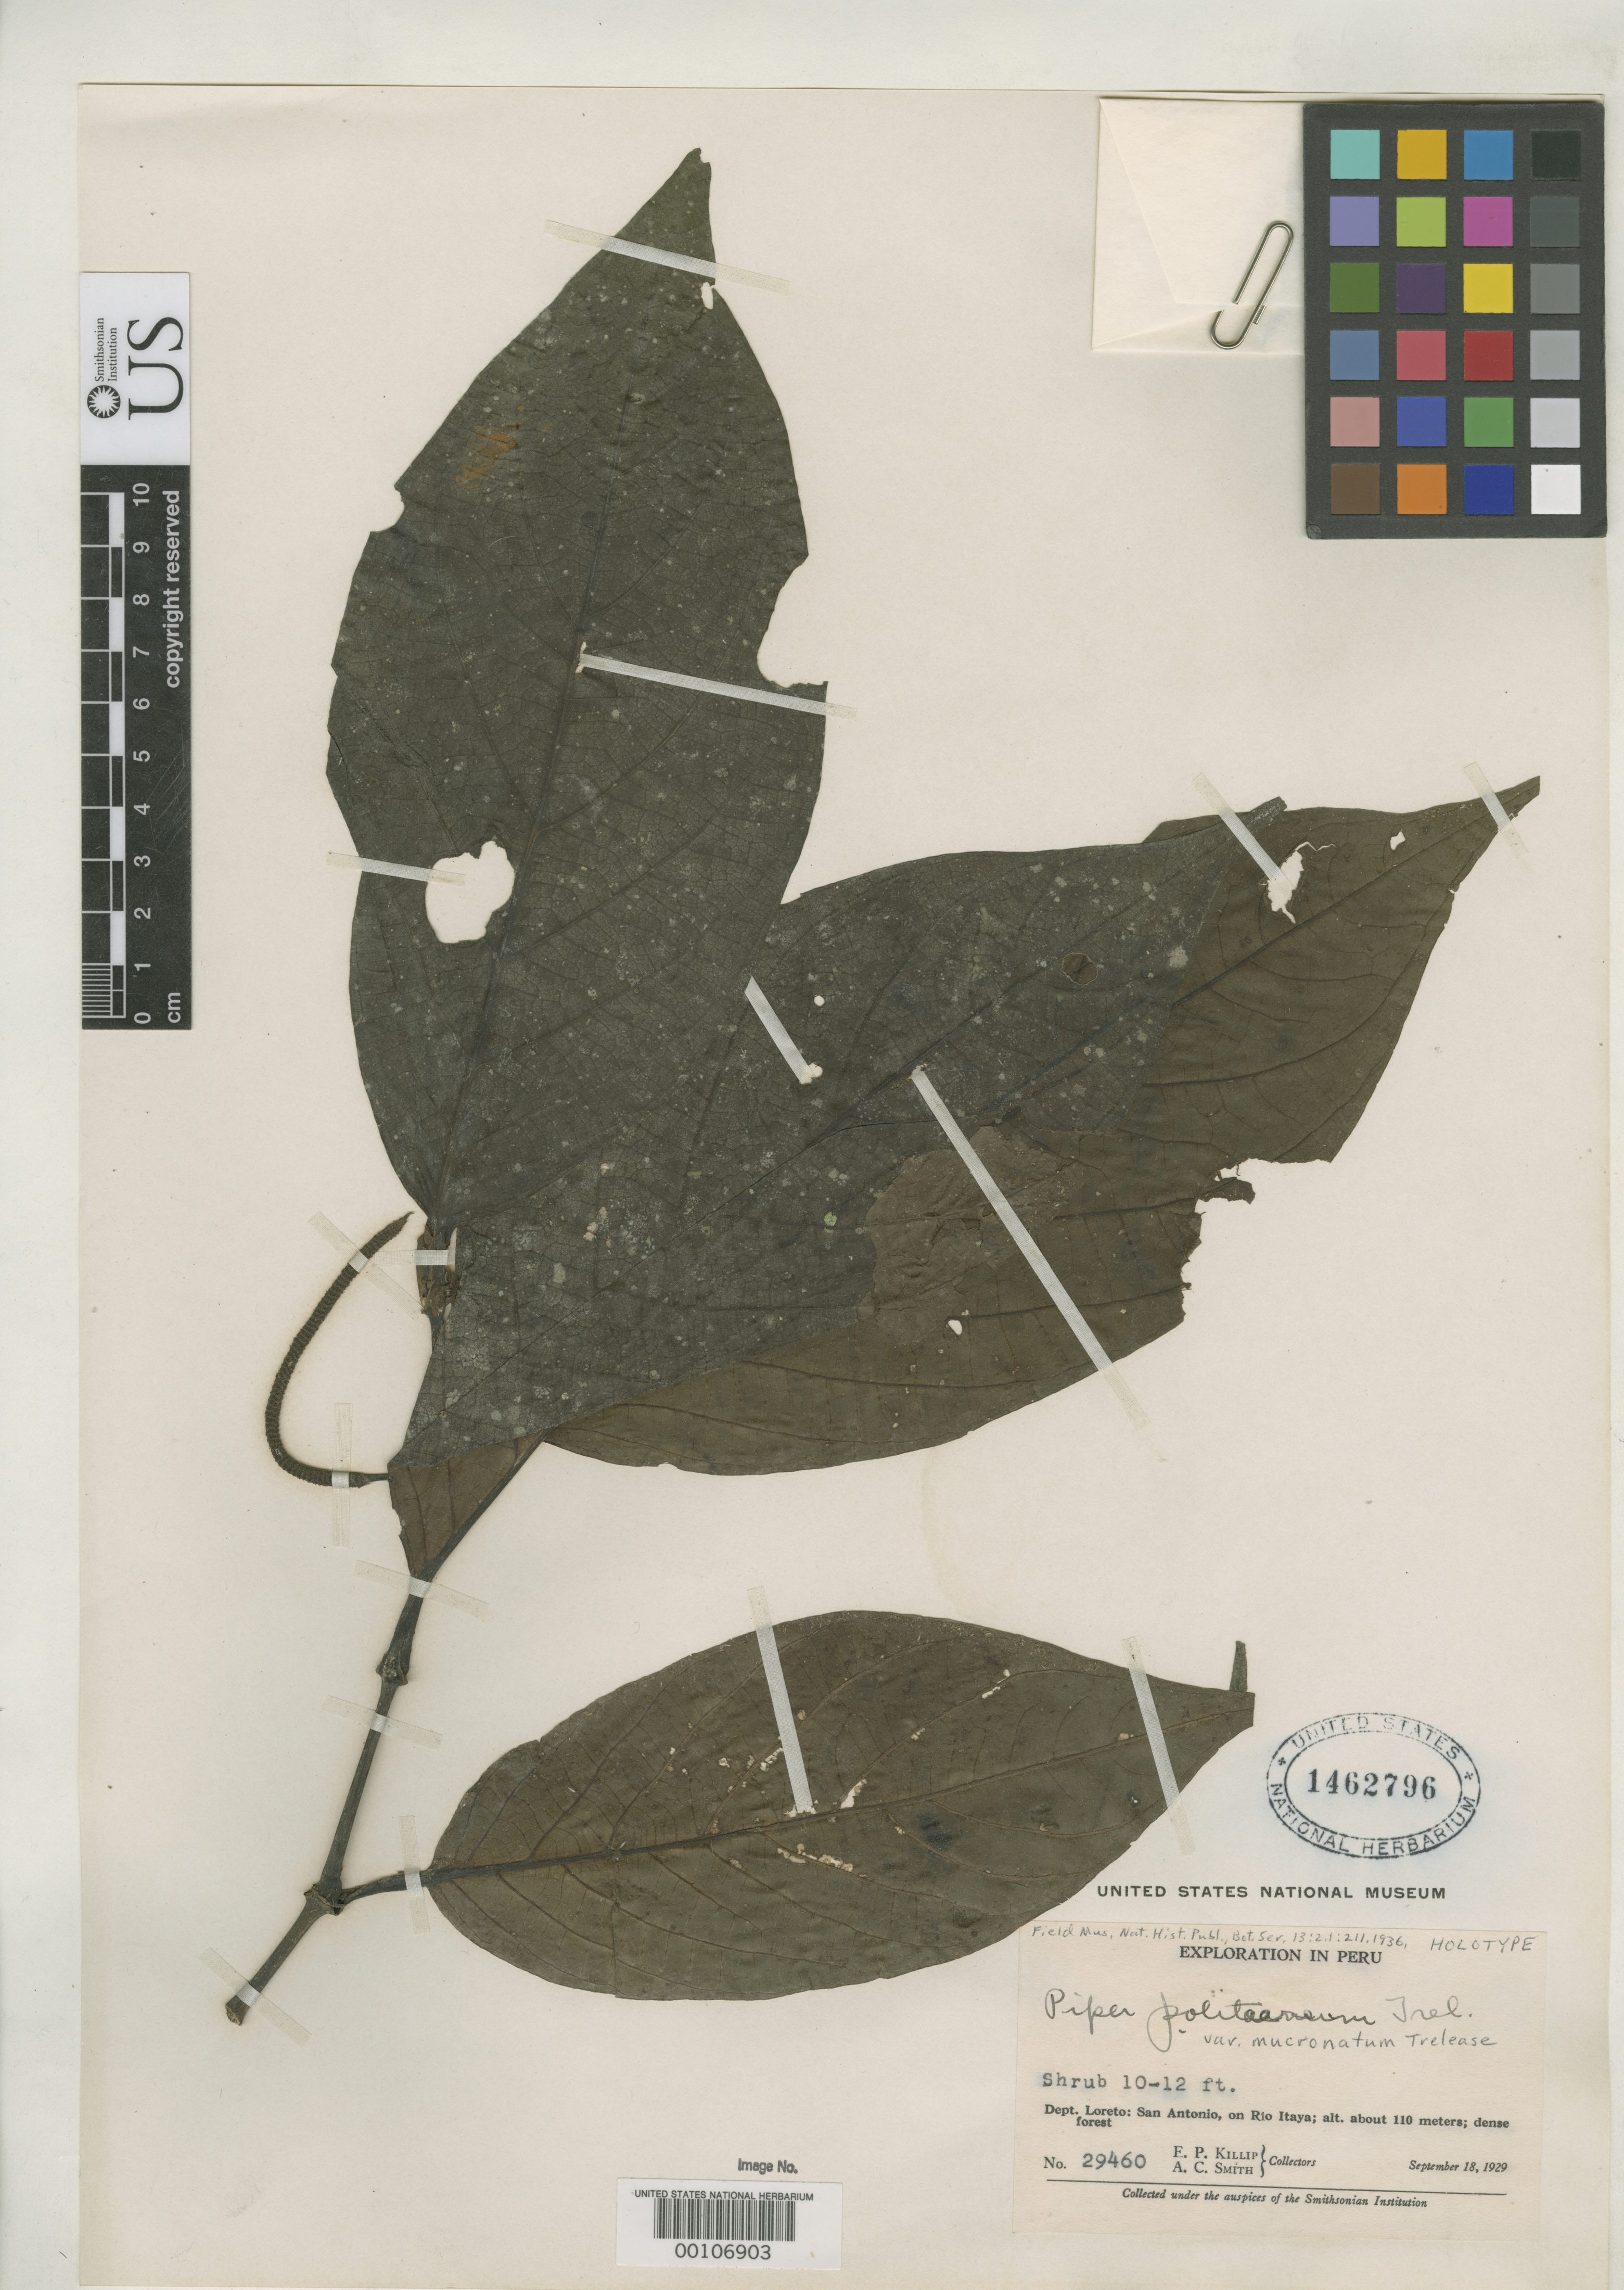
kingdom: Plantae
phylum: Tracheophyta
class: Magnoliopsida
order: Piperales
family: Piperaceae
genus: Piper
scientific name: Piper politaereum var. mucronatum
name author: Trel.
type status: Holotype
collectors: E. P. Killip & A. C. Smith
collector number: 29460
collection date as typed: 18 Sep 1929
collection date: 1929-09-18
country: Peru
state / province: Loreto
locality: San Antonio, Rio Itaya.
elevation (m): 110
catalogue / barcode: US 1462796